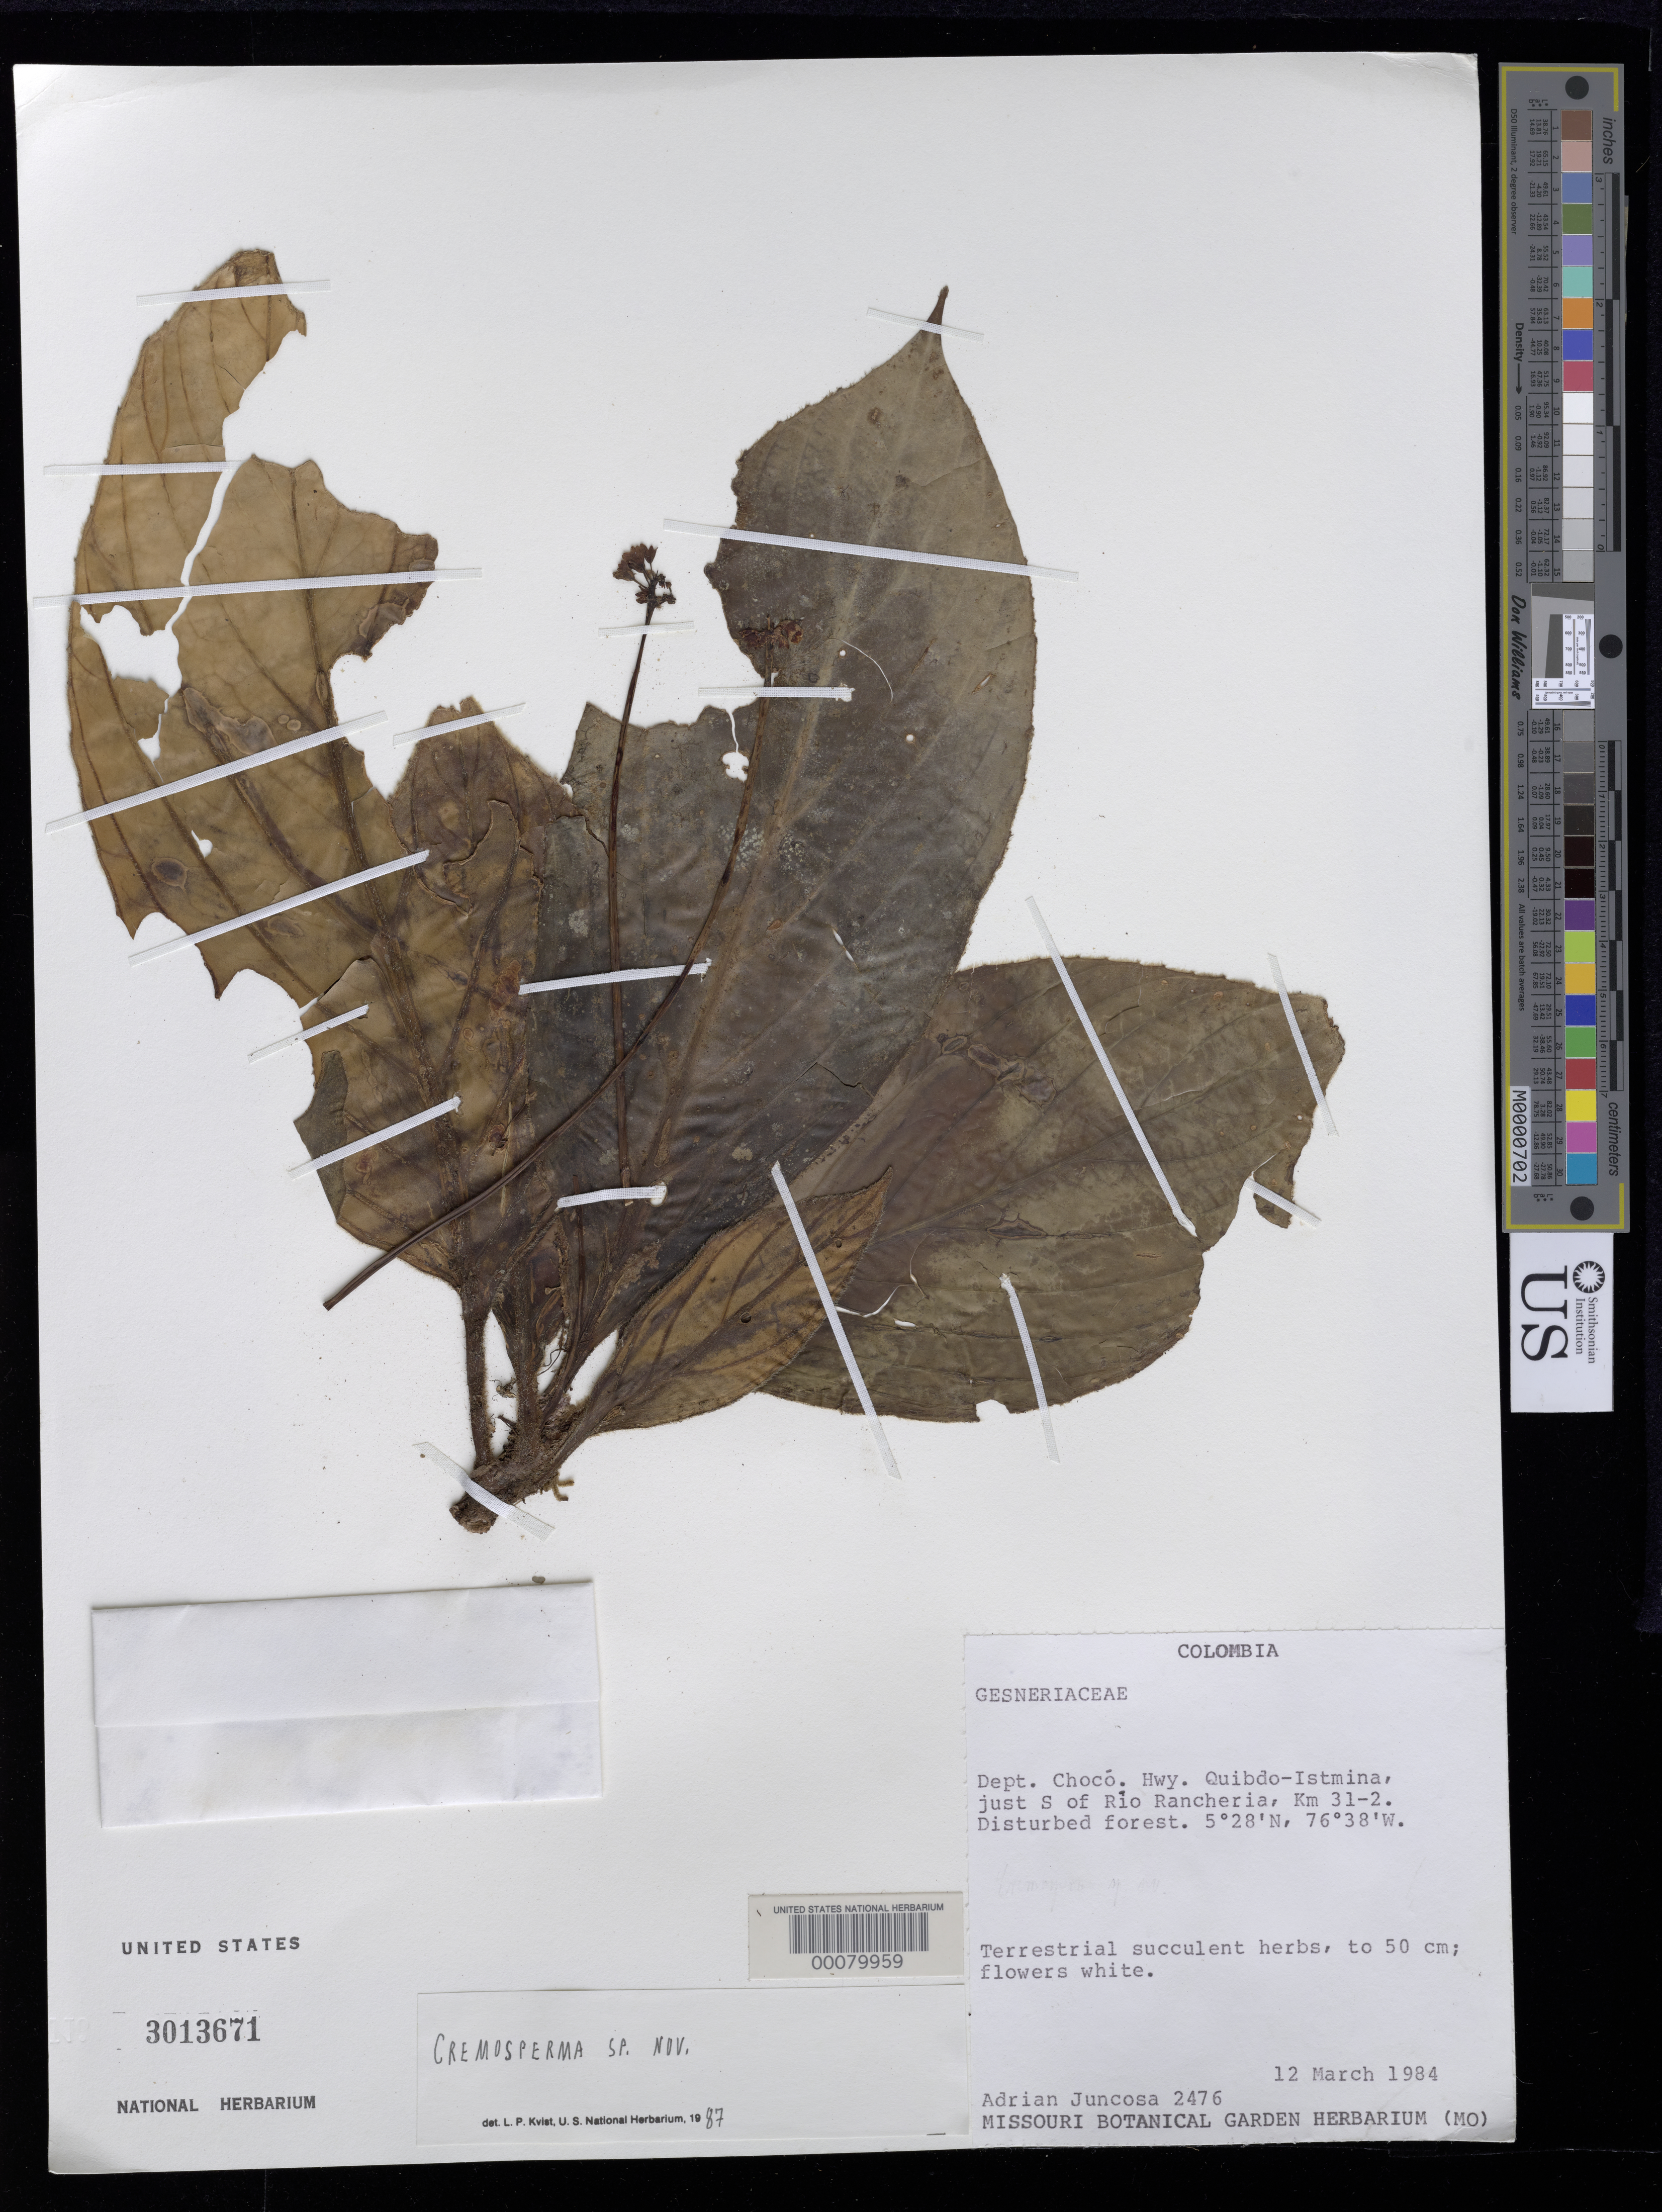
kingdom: Plantae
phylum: Tracheophyta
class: Magnoliopsida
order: Lamiales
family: Gesneriaceae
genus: Cremosperma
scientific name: Cremosperma sp.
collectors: A. Juncosa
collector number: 2476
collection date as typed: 12 Mar 1984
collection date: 1984-03-12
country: Colombia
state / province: Chocó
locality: Highway Quibdo-Istmina, just S of Rio Rancheria, km 31-2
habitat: Disturbed forest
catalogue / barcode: US 3013671